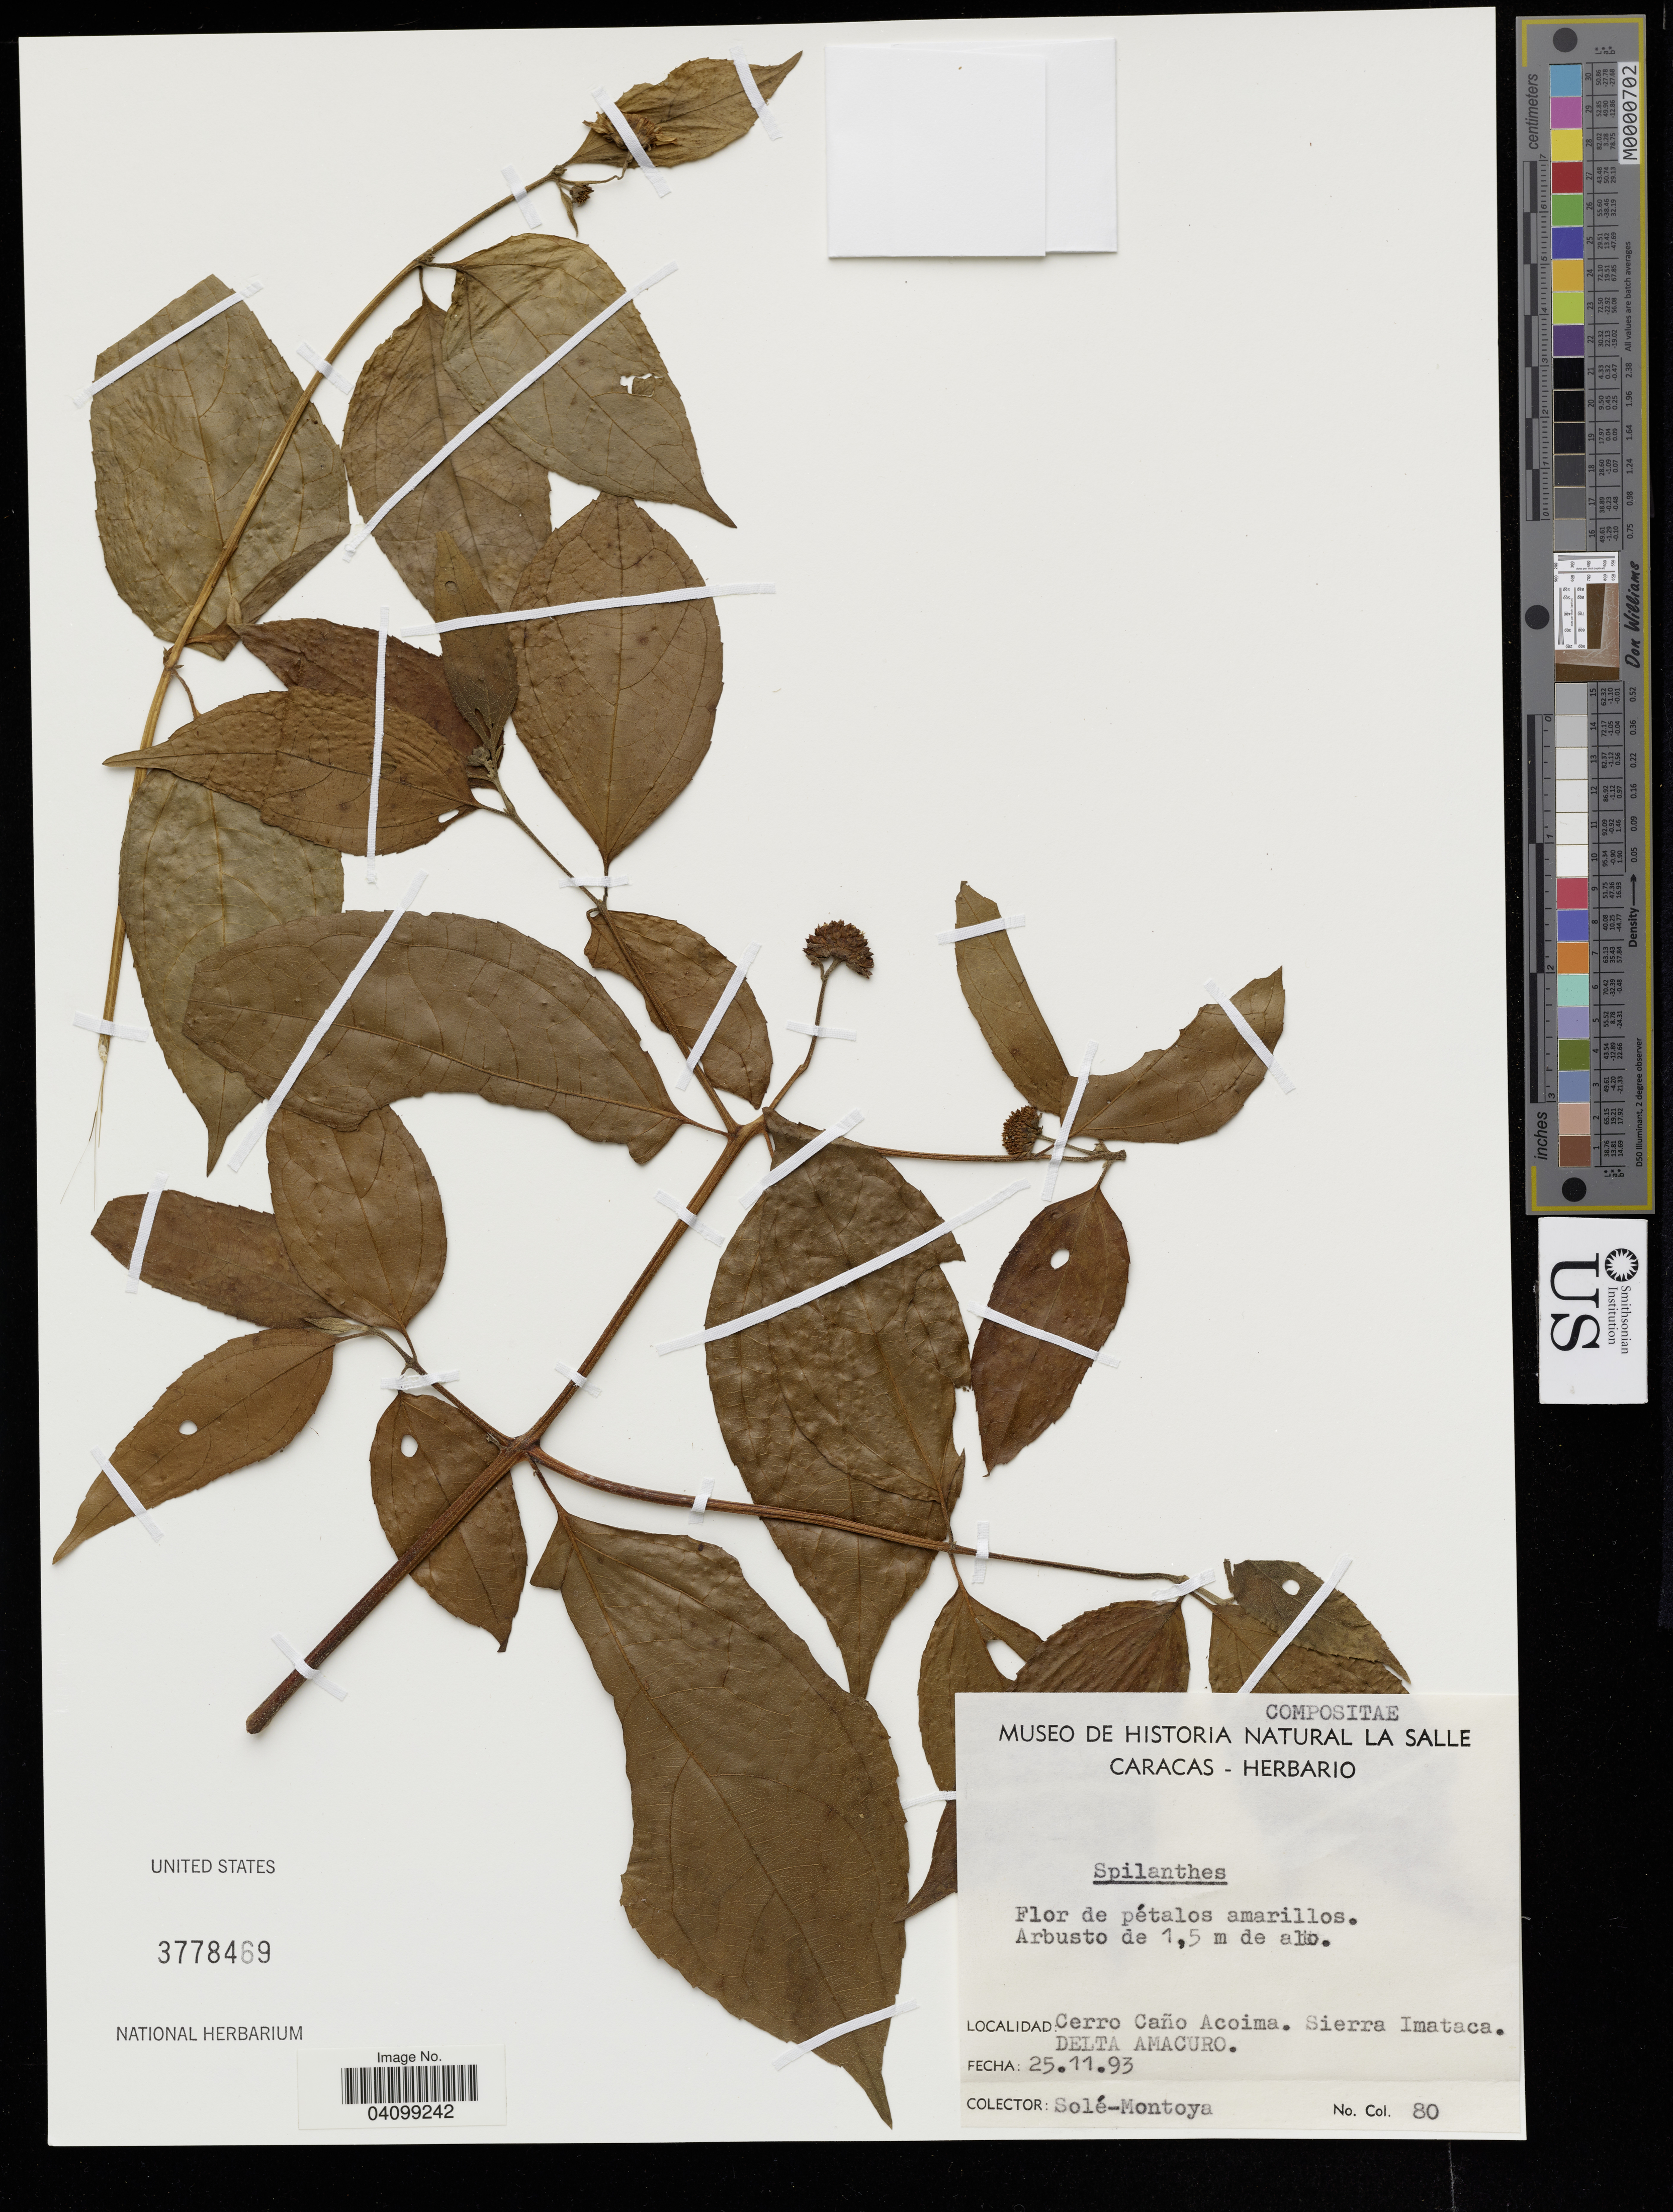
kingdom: Plantae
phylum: Tracheophyta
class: Magnoliopsida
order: Asterales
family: Asteraceae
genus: Spilanthes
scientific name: Spilanthes sp.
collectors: S. Montoya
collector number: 80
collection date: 1993-11-25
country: Venezuela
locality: Cerro Caño Acoima. Sierra Imataca. DELTA AMACURO.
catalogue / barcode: US 3778469